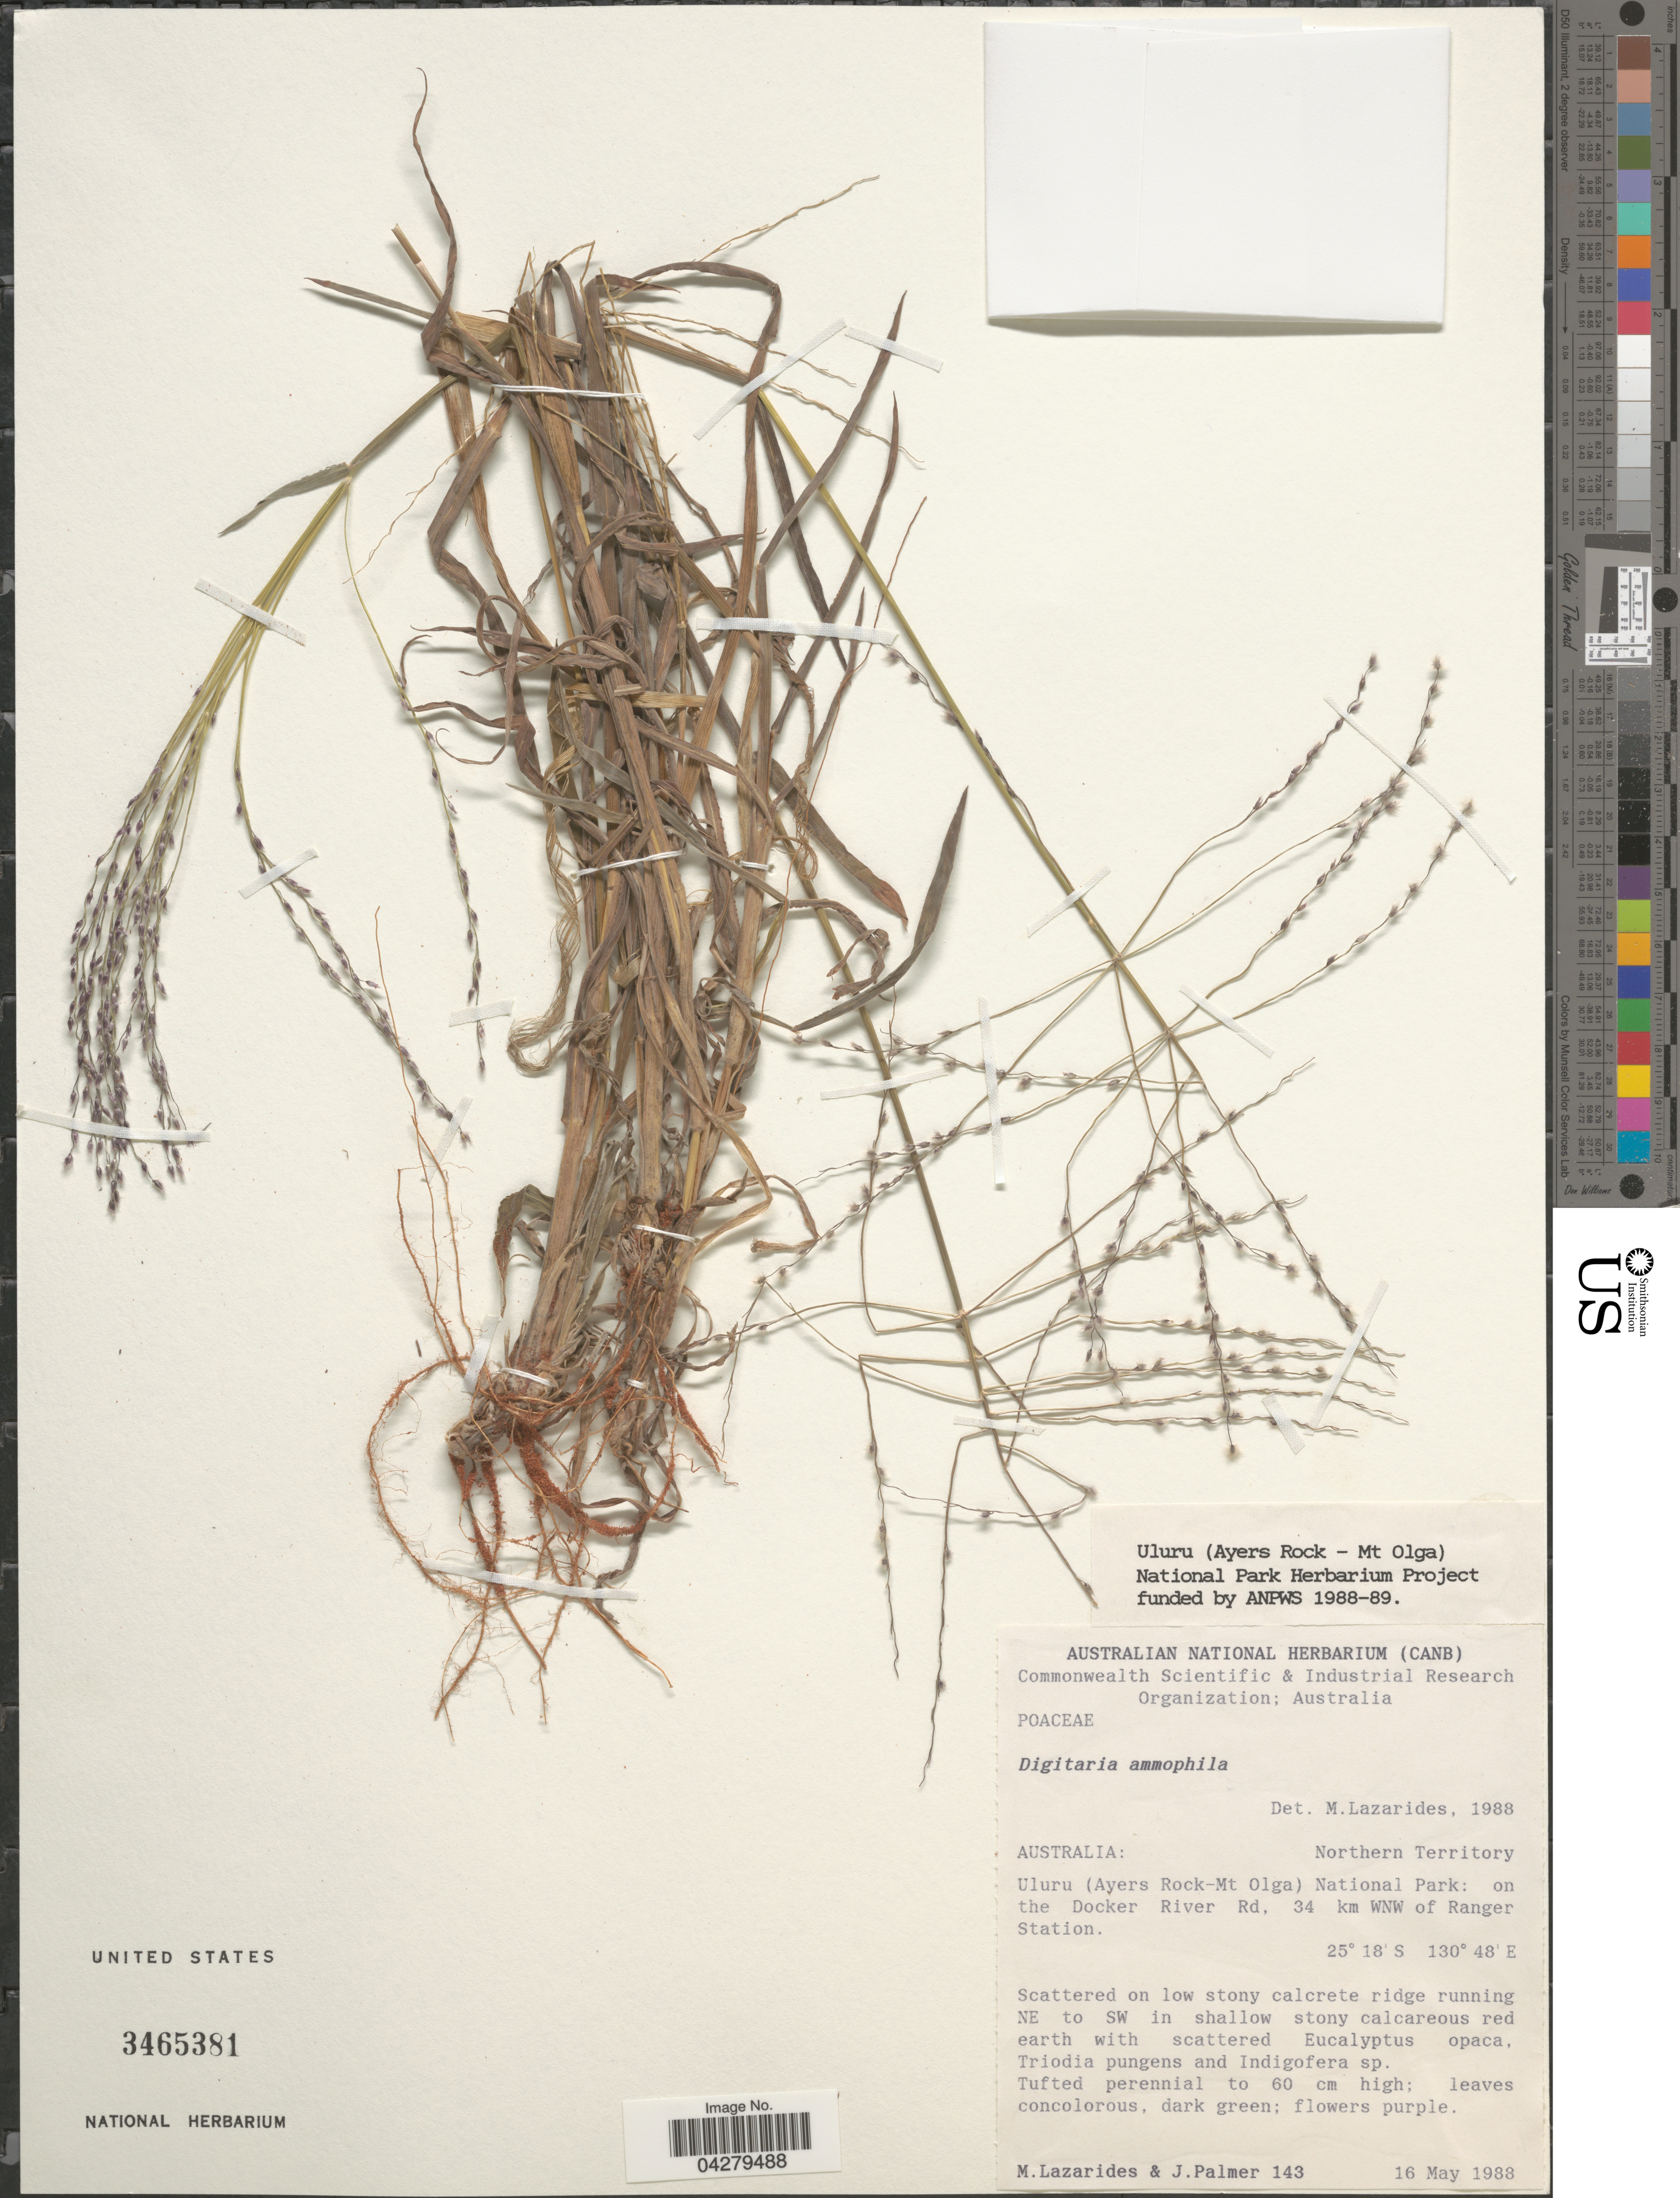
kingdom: Plantae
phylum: Tracheophyta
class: Liliopsida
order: Poales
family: Poaceae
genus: Digitaria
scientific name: Digitaria ammophila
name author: (F. Muell.) Hughes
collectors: M. Lazarides & J. Palmer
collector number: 143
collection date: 1988-05-16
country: Australia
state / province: Northern Territory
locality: Uluru (Ayers Rock- Mt Olga) National Park: on the Docker River Rd, 34 km WNW of Ranger Station.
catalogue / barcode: US 3465381